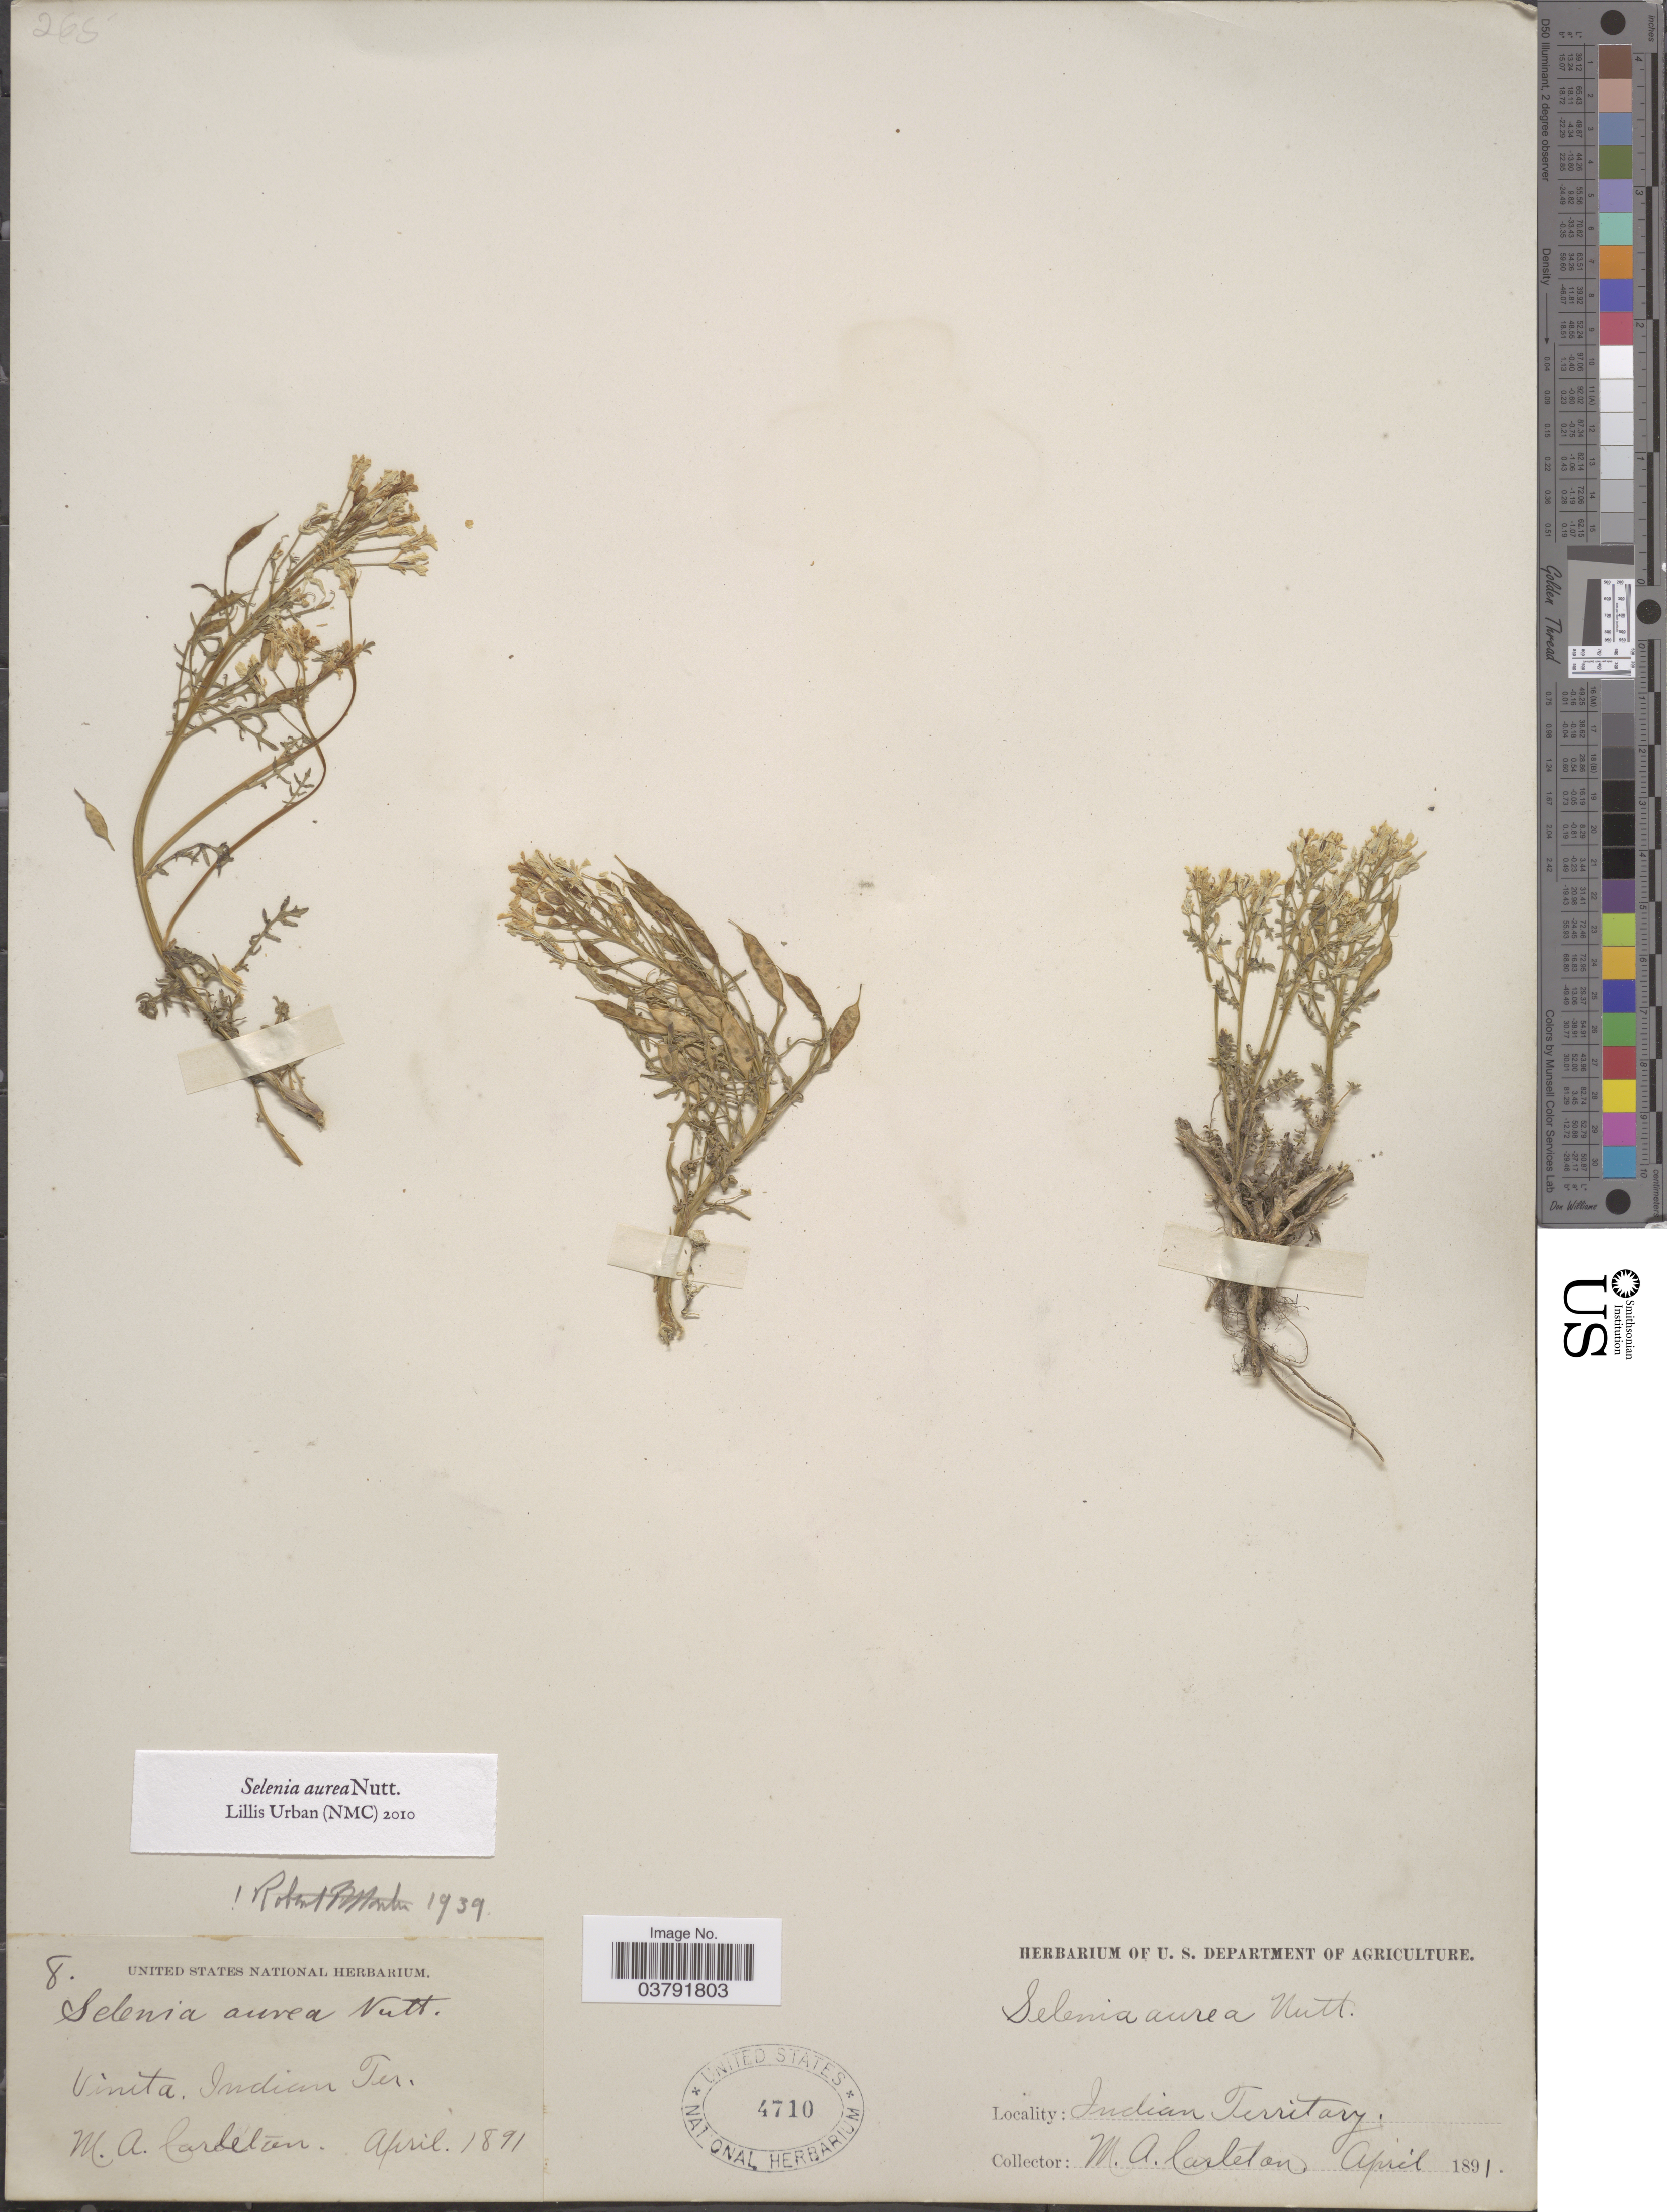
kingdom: Plantae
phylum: Tracheophyta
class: Magnoliopsida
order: Brassicales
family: Brassicaceae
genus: Selenia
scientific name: Selenia aurea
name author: Nutt.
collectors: M. A. Carleton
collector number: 8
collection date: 1891-04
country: United States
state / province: Oklahoma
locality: Indian Territory. Vinita.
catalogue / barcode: US 4710